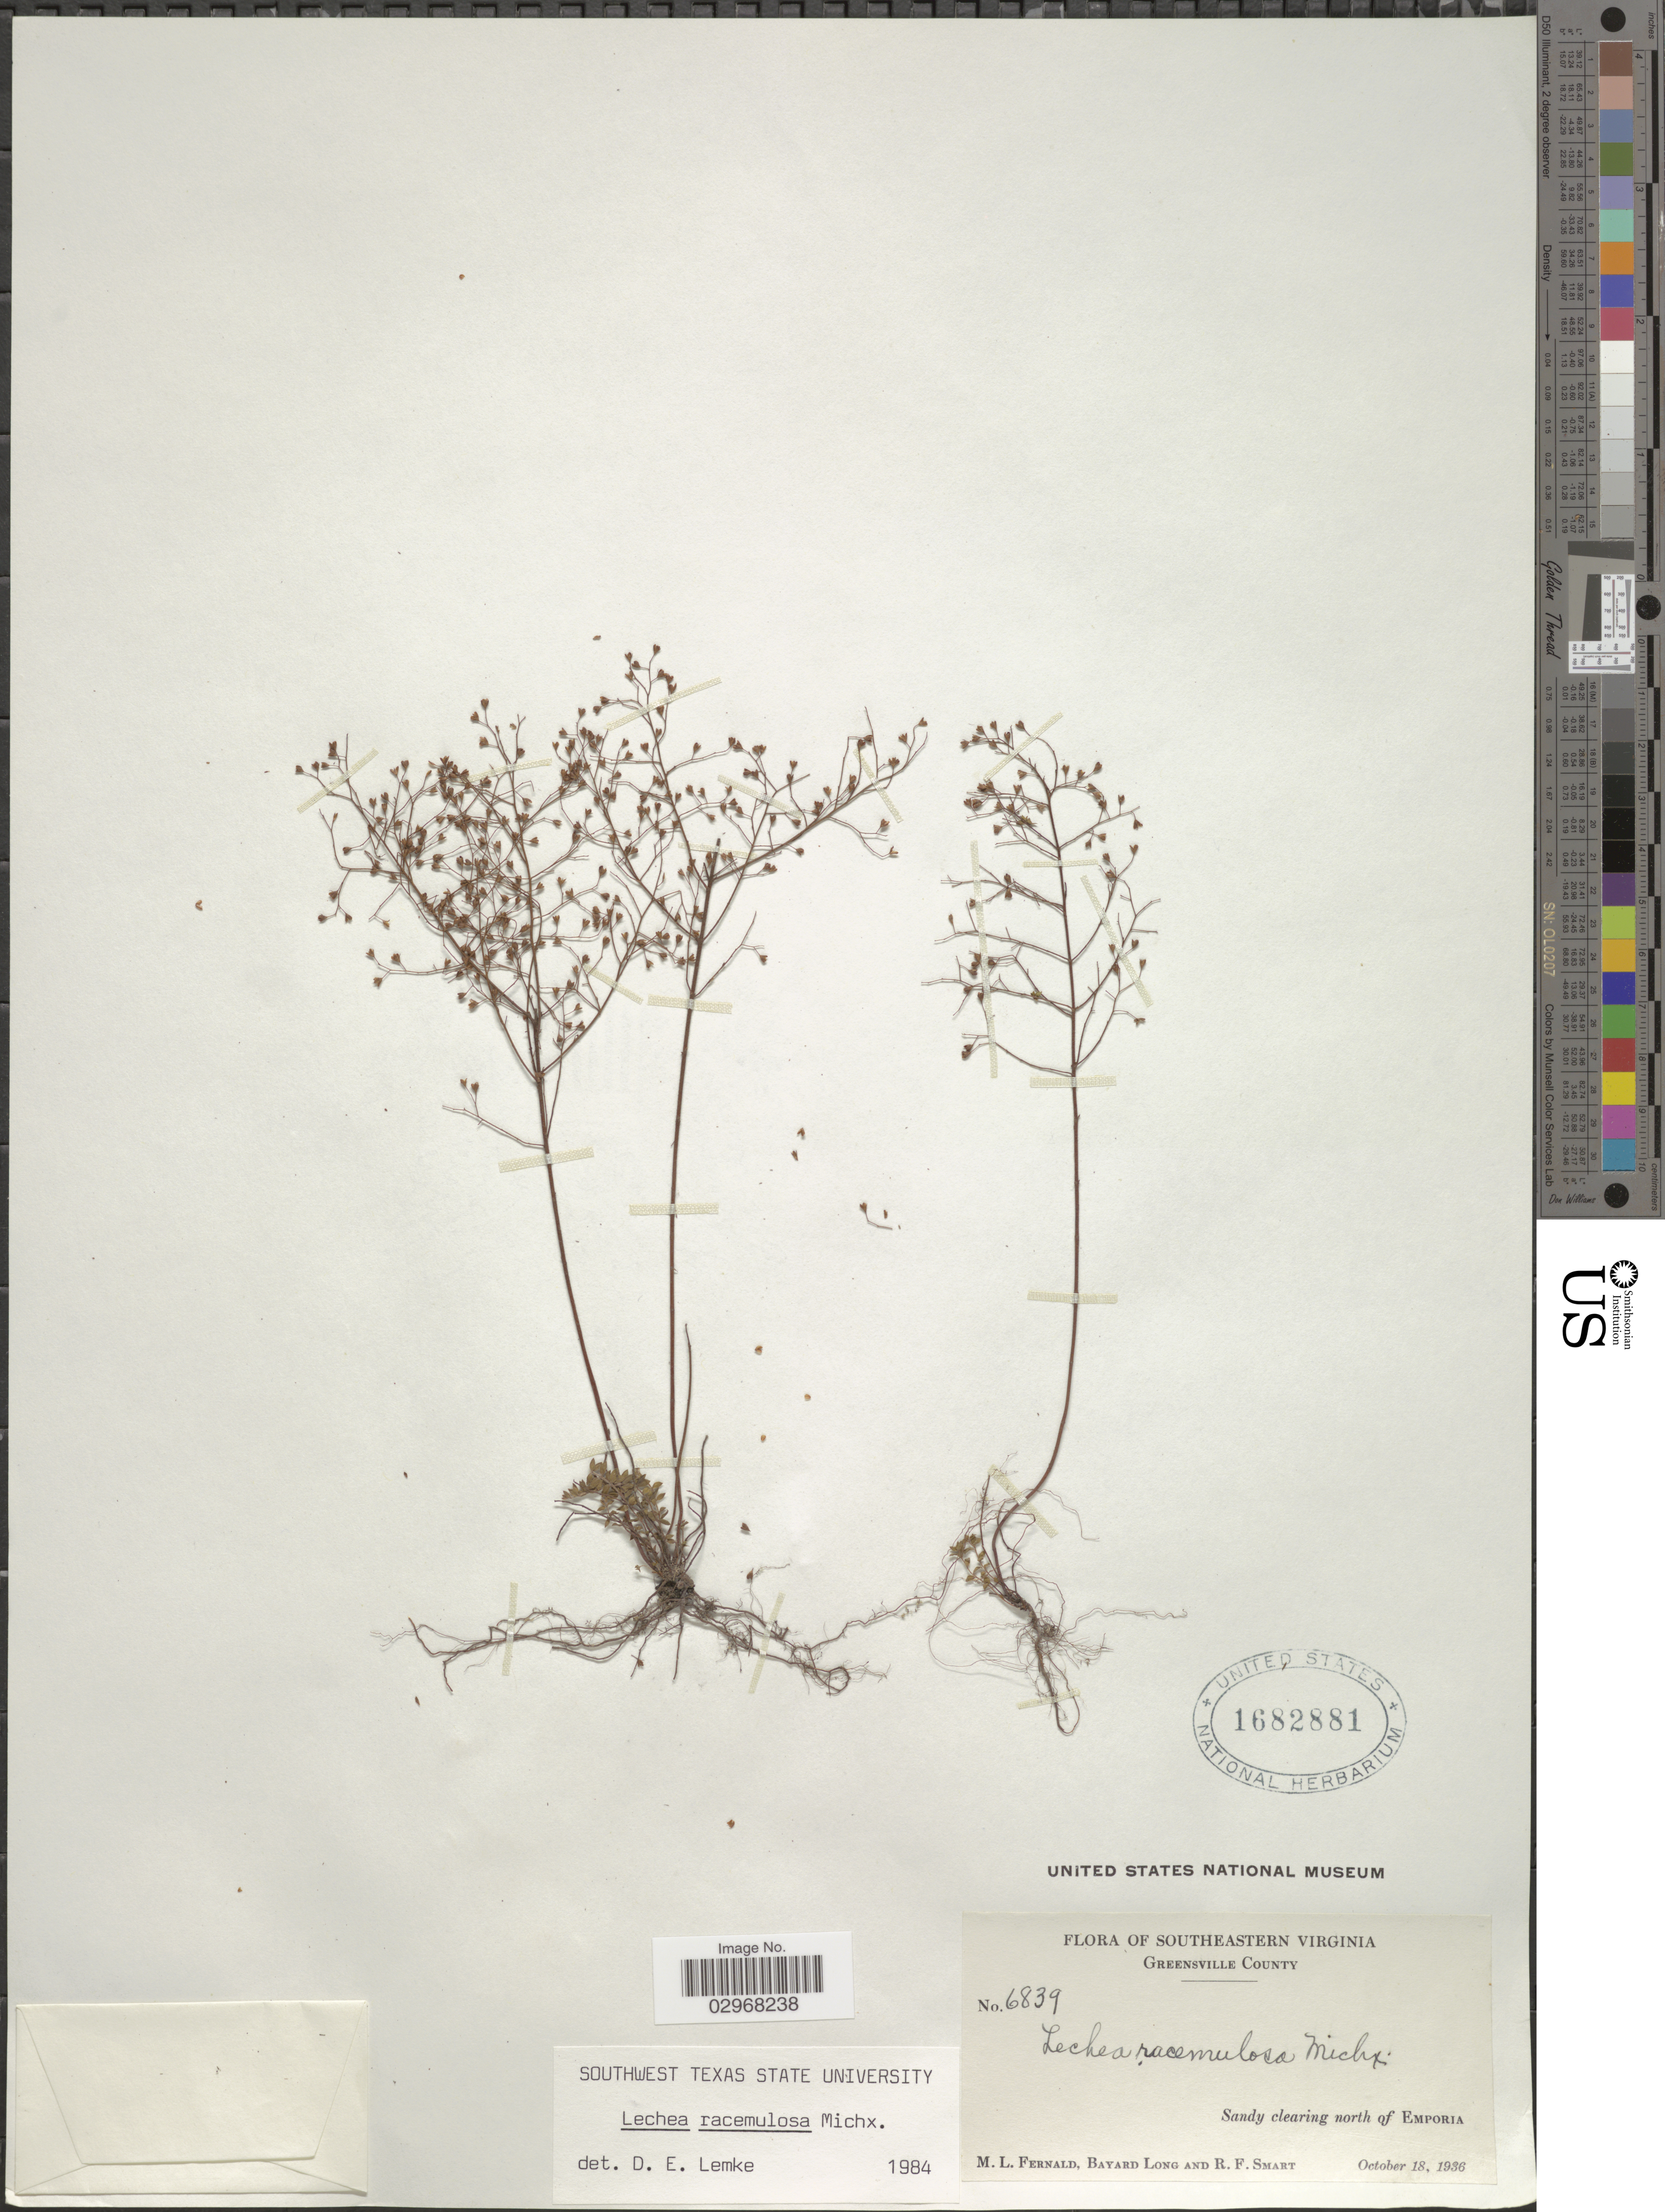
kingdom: Plantae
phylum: Tracheophyta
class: Magnoliopsida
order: Malvales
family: Cistaceae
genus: Lechea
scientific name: Lechea racemulosa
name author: Michx.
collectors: M. L. Fernald, B. Long & R. Smart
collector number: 6839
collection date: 1936-10-18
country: United States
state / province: Virginia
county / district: Greensville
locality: Southeastern Virginia. Greensville County. Sandy clearing north of Emporia.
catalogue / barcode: US 1682881